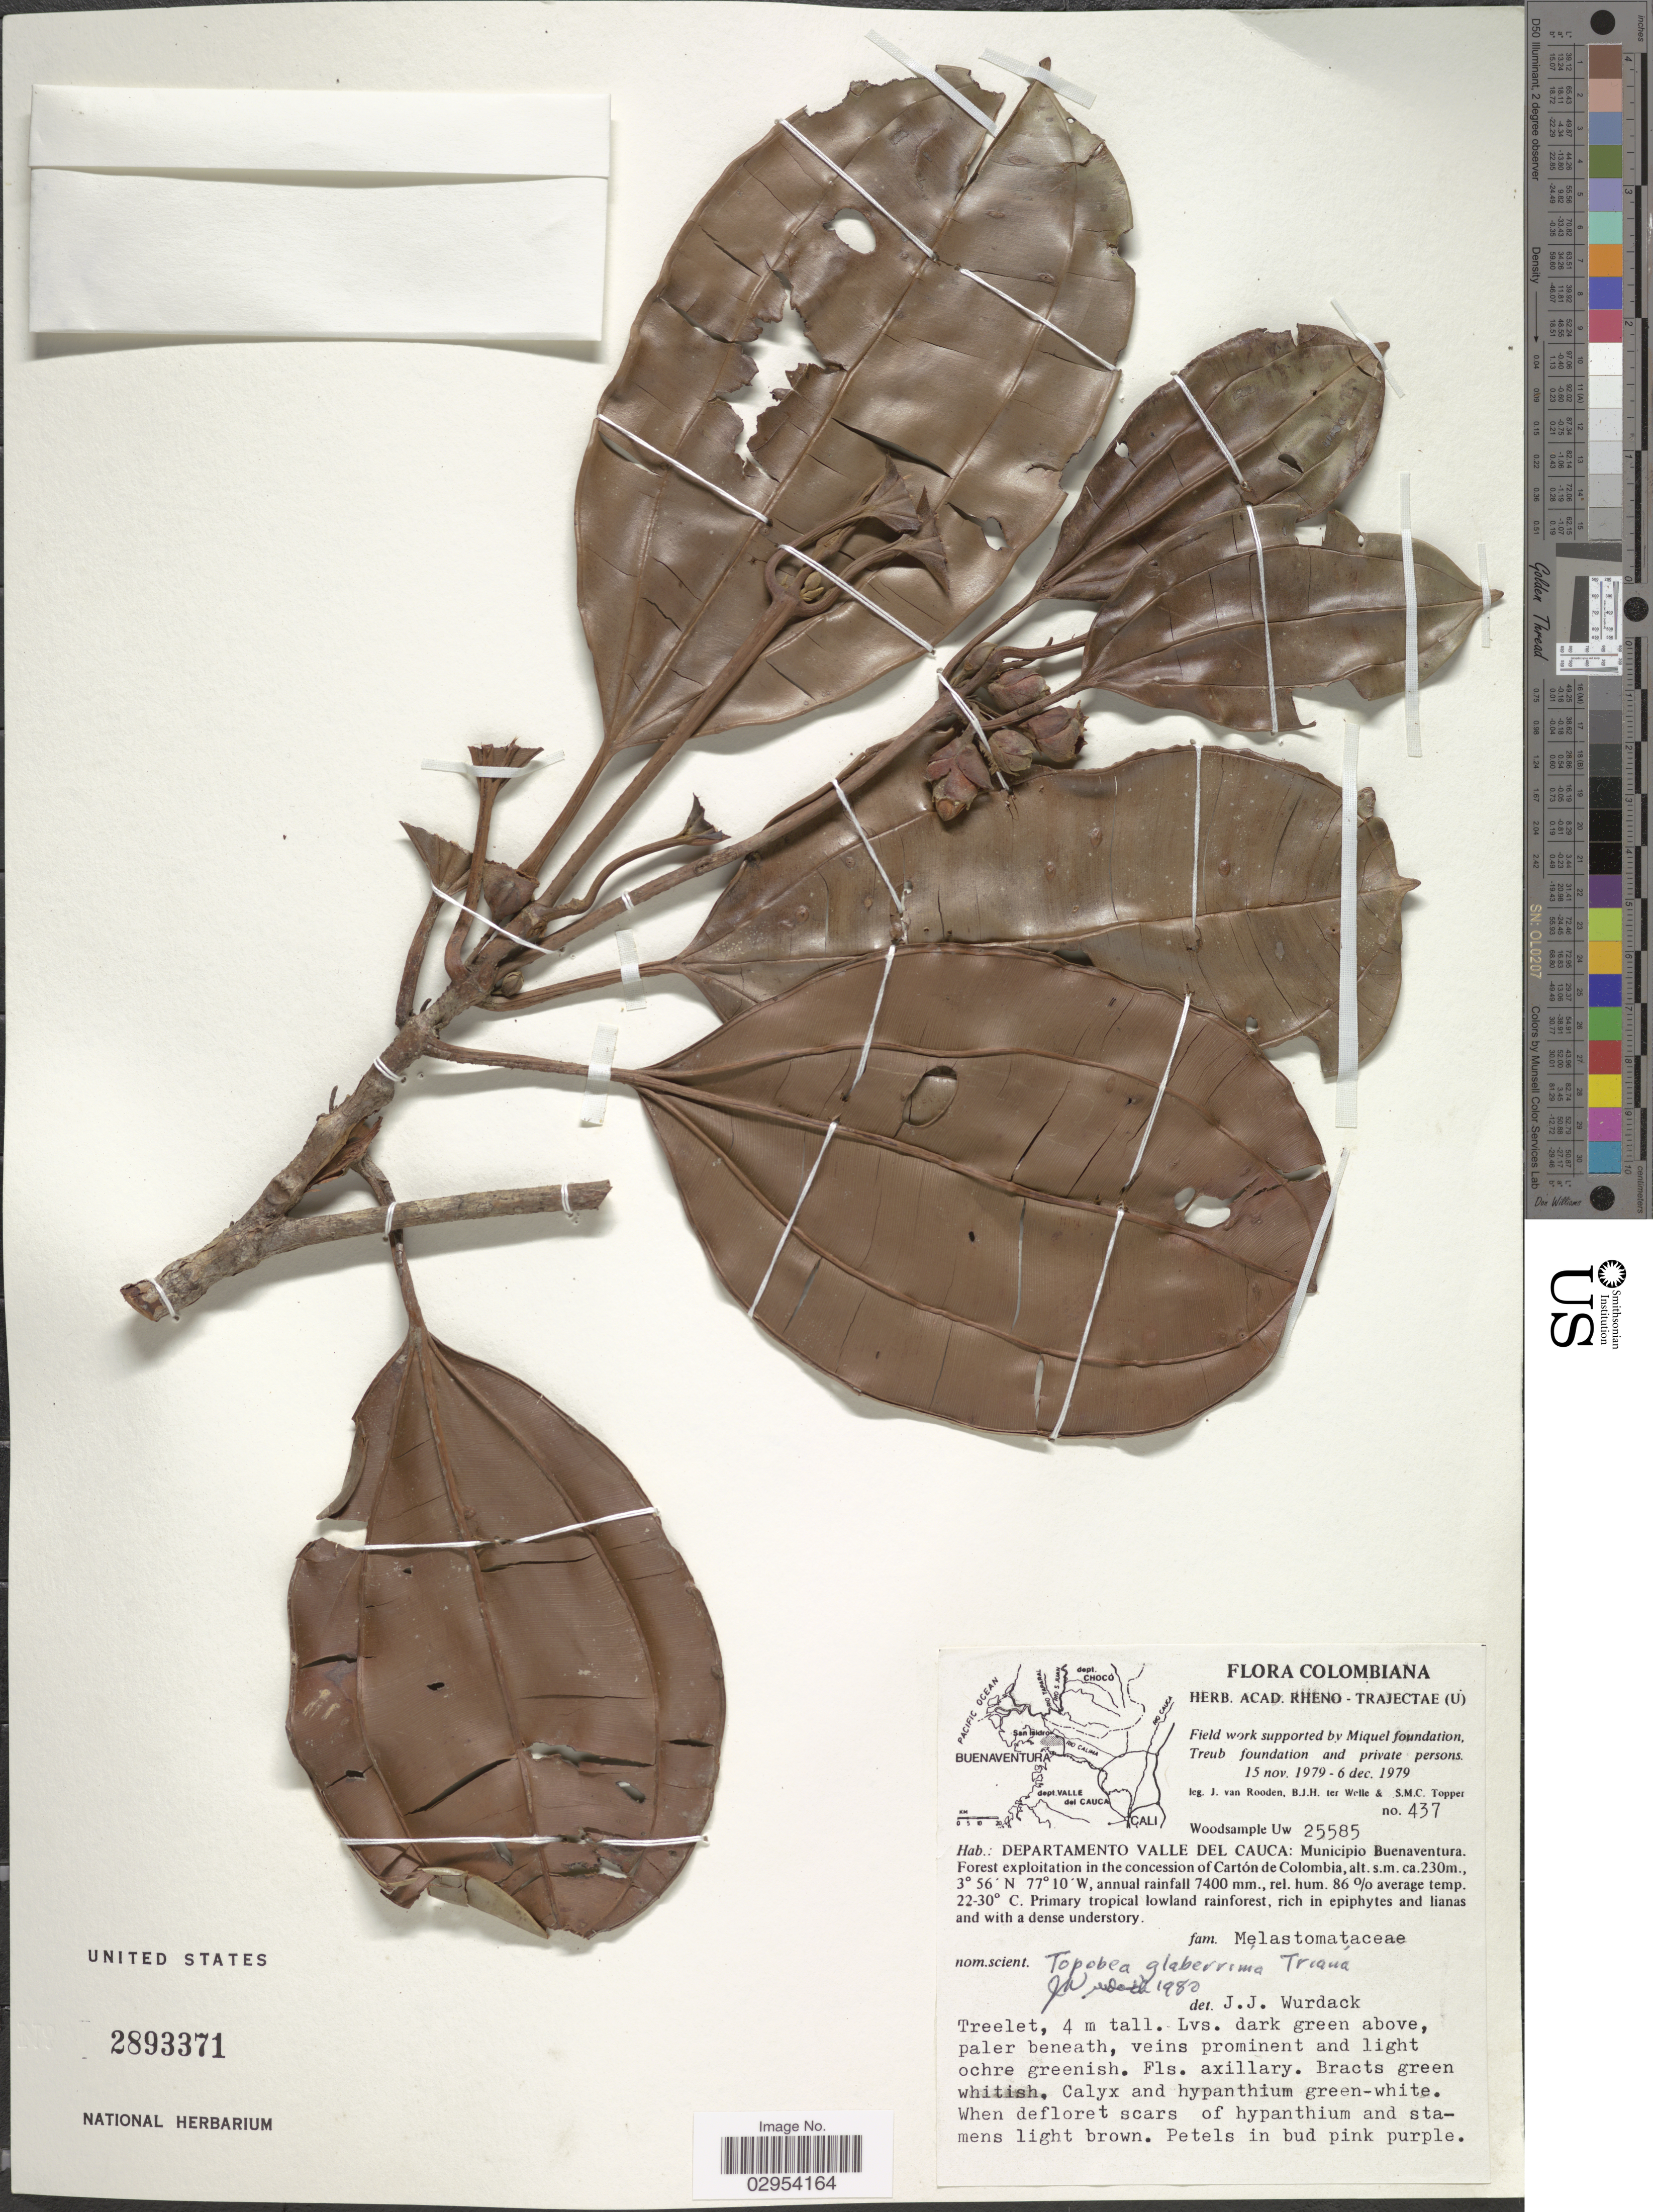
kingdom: Plantae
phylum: Tracheophyta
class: Magnoliopsida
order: Myrtales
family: Melastomataceae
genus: Topobea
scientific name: Topobea glaberrima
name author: Triana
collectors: J. Van Rooden, B. Welle & S. Topper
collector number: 437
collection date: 1979-11-15/1979-12-06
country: Colombia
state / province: Valle del Cauca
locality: Departamento Valle Del Cauca: Municipio Buenaventura. Forest exploitation in the concession of Cartón de Colombia.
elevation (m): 230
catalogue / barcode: US 2893371